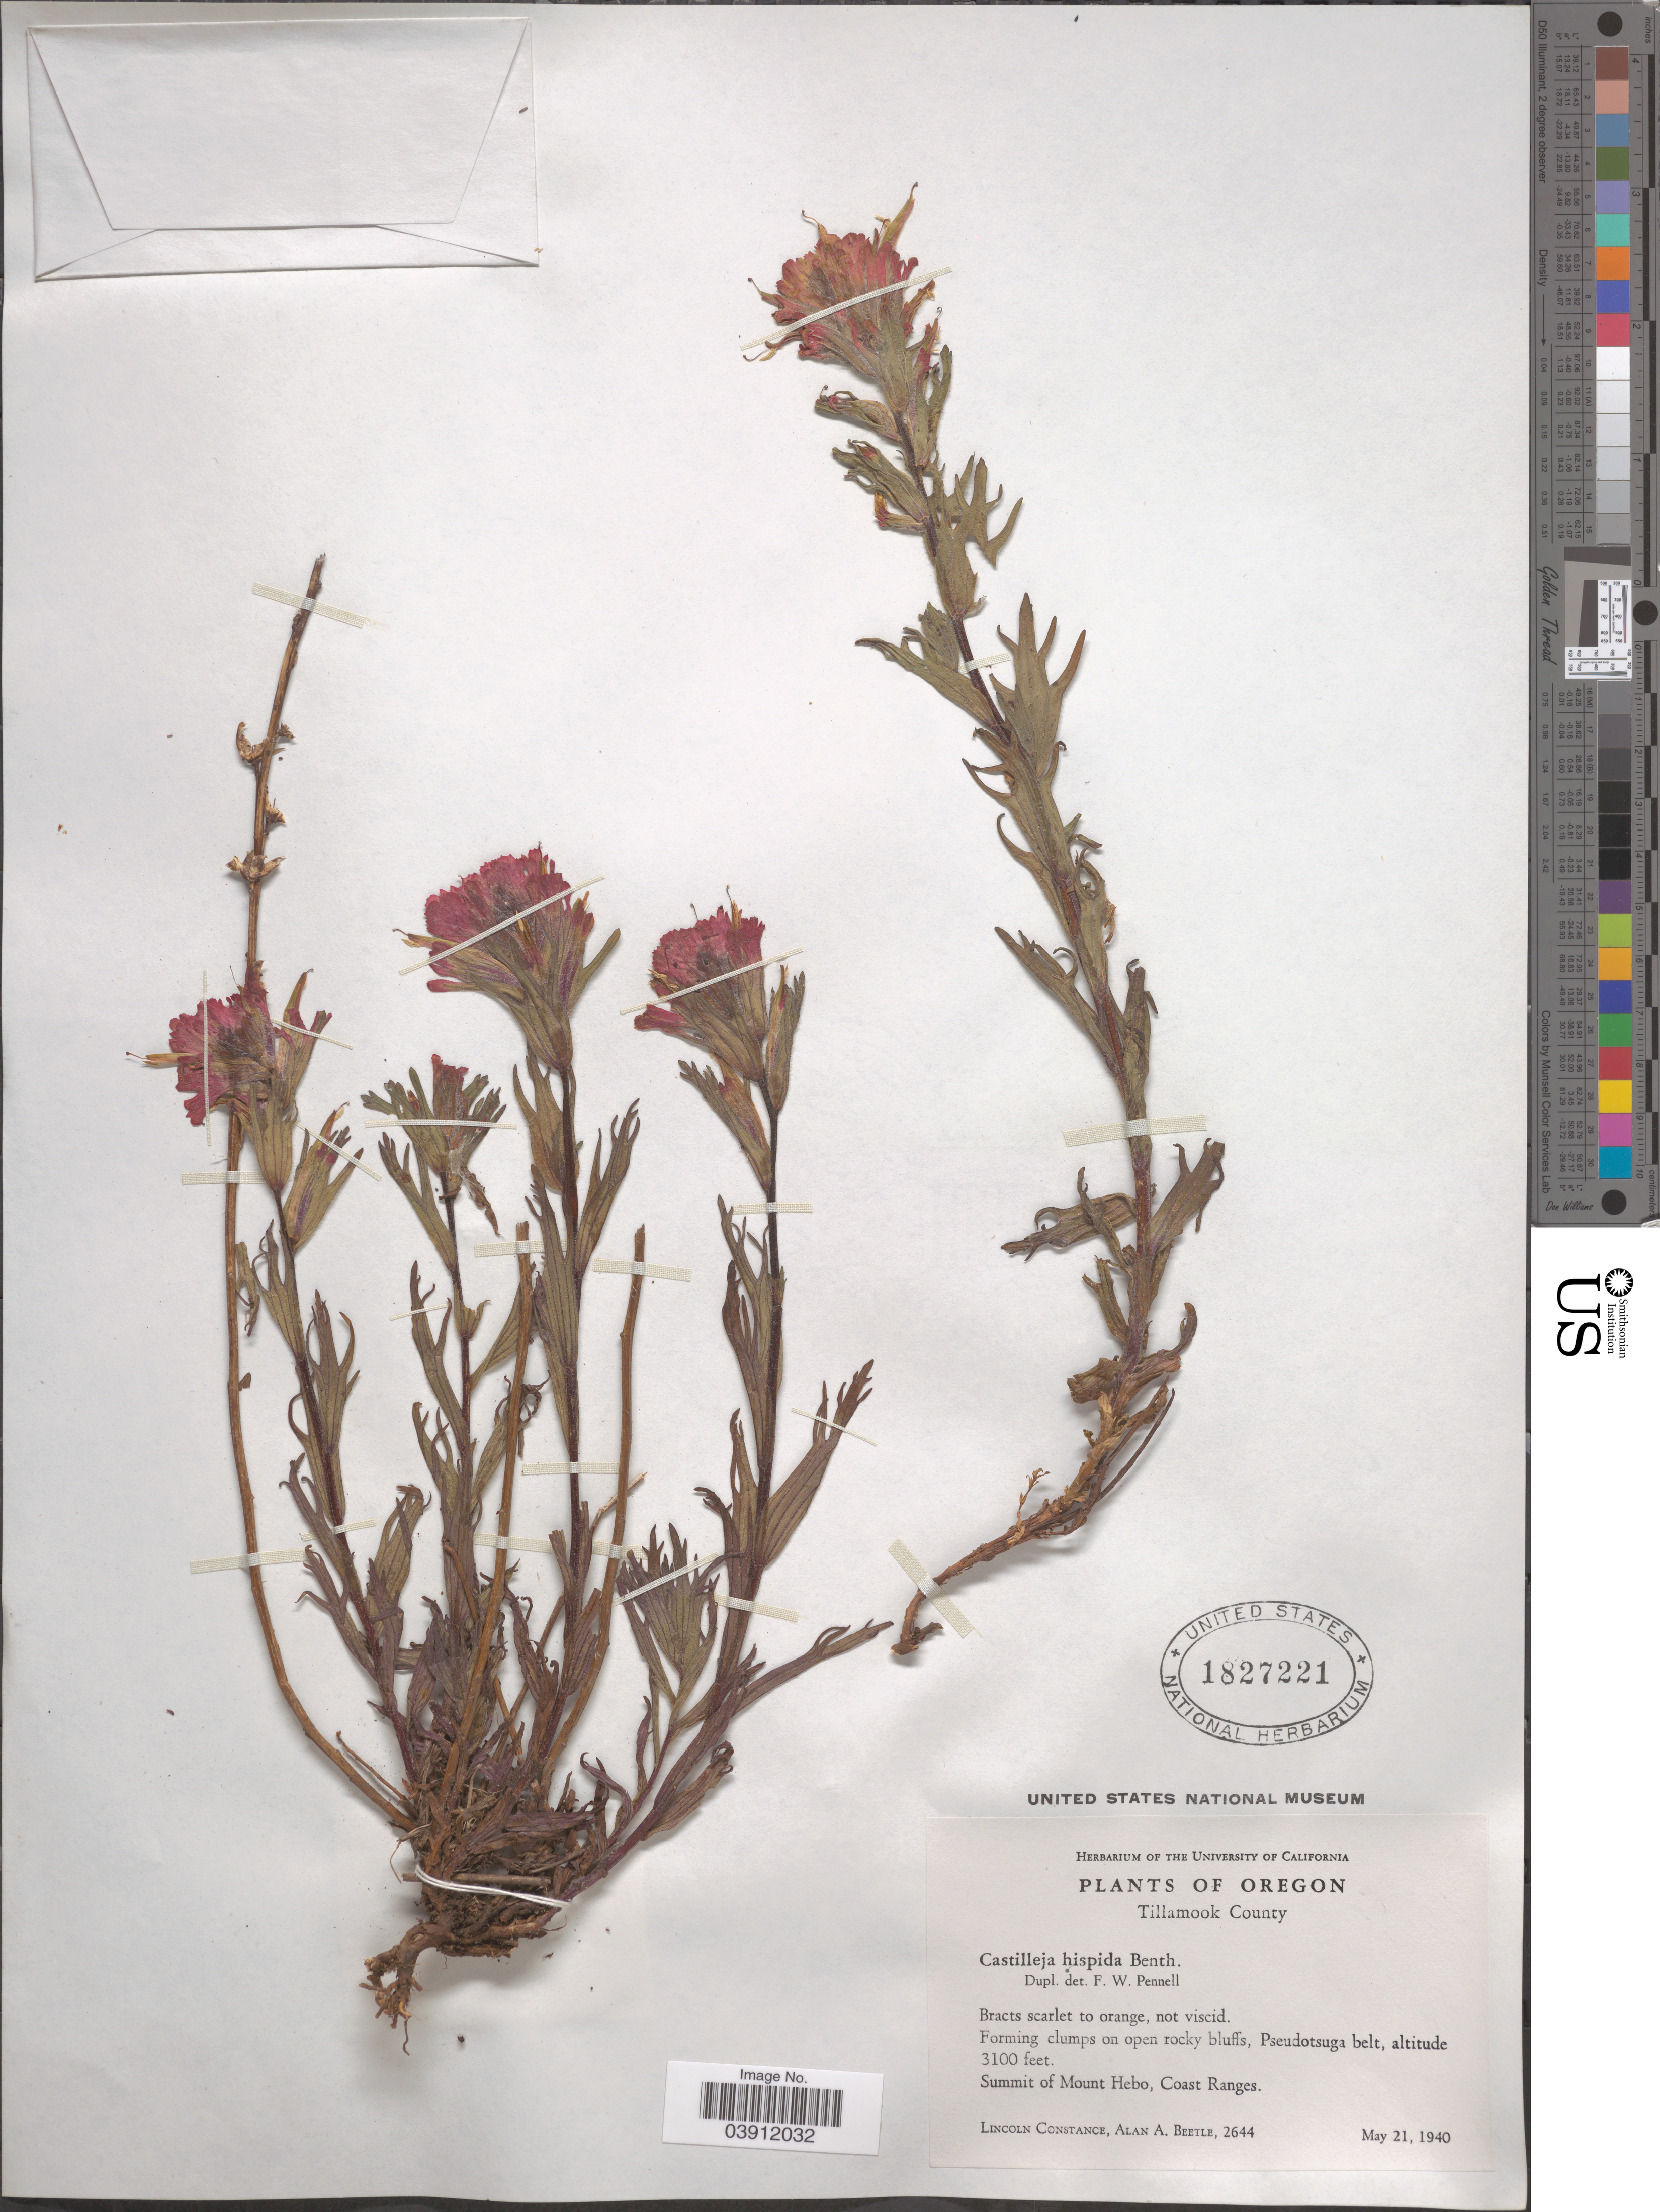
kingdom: Plantae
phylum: Tracheophyta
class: Magnoliopsida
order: Lamiales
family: Orobanchaceae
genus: Castilleja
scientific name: Castilleja hispida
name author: Benth. ex Hook.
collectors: L. Constance & A. A. Beetle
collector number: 2644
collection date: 1940-05-21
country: United States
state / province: Oregon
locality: Tillamook County. Summit of Mount Hebo, Coast Ranges.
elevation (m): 945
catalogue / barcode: US 1827221